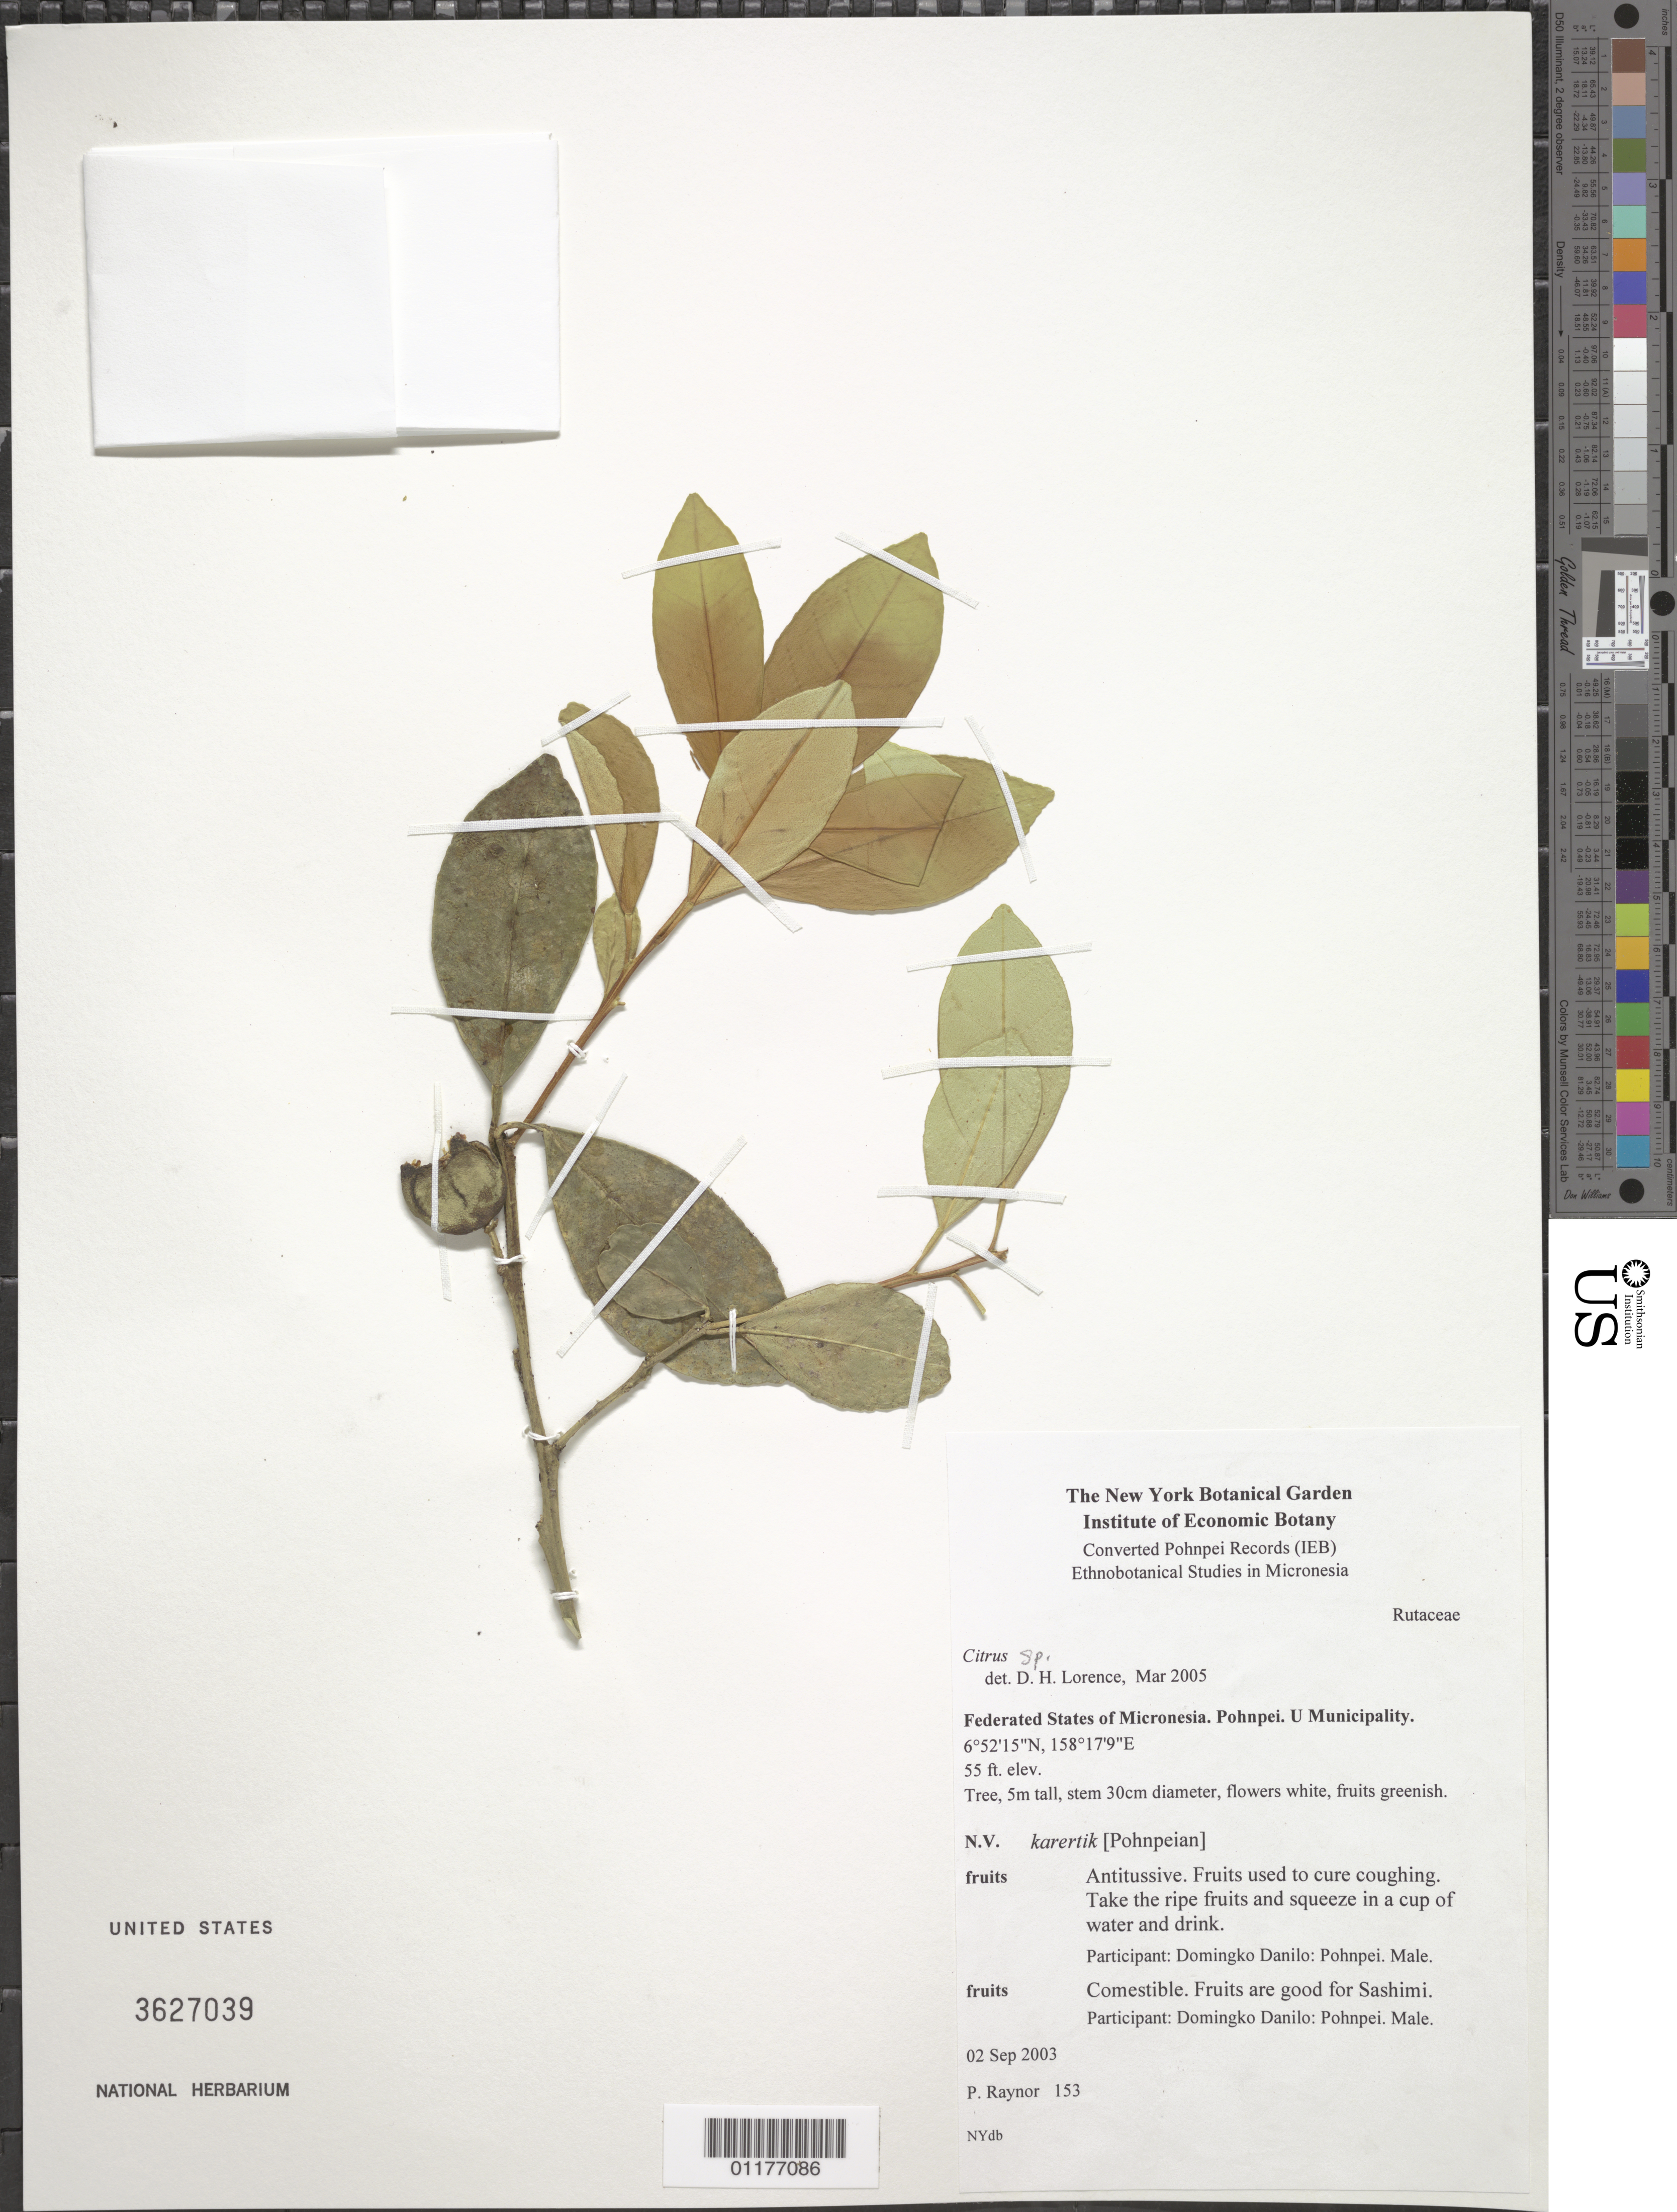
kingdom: Plantae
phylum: Tracheophyta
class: Magnoliopsida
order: Sapindales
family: Rutaceae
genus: Citrus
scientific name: Citrus sp.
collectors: P. Raynor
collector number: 153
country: Micronesia, Federated States of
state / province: Pohnpei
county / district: Uh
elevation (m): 17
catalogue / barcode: US 3627039